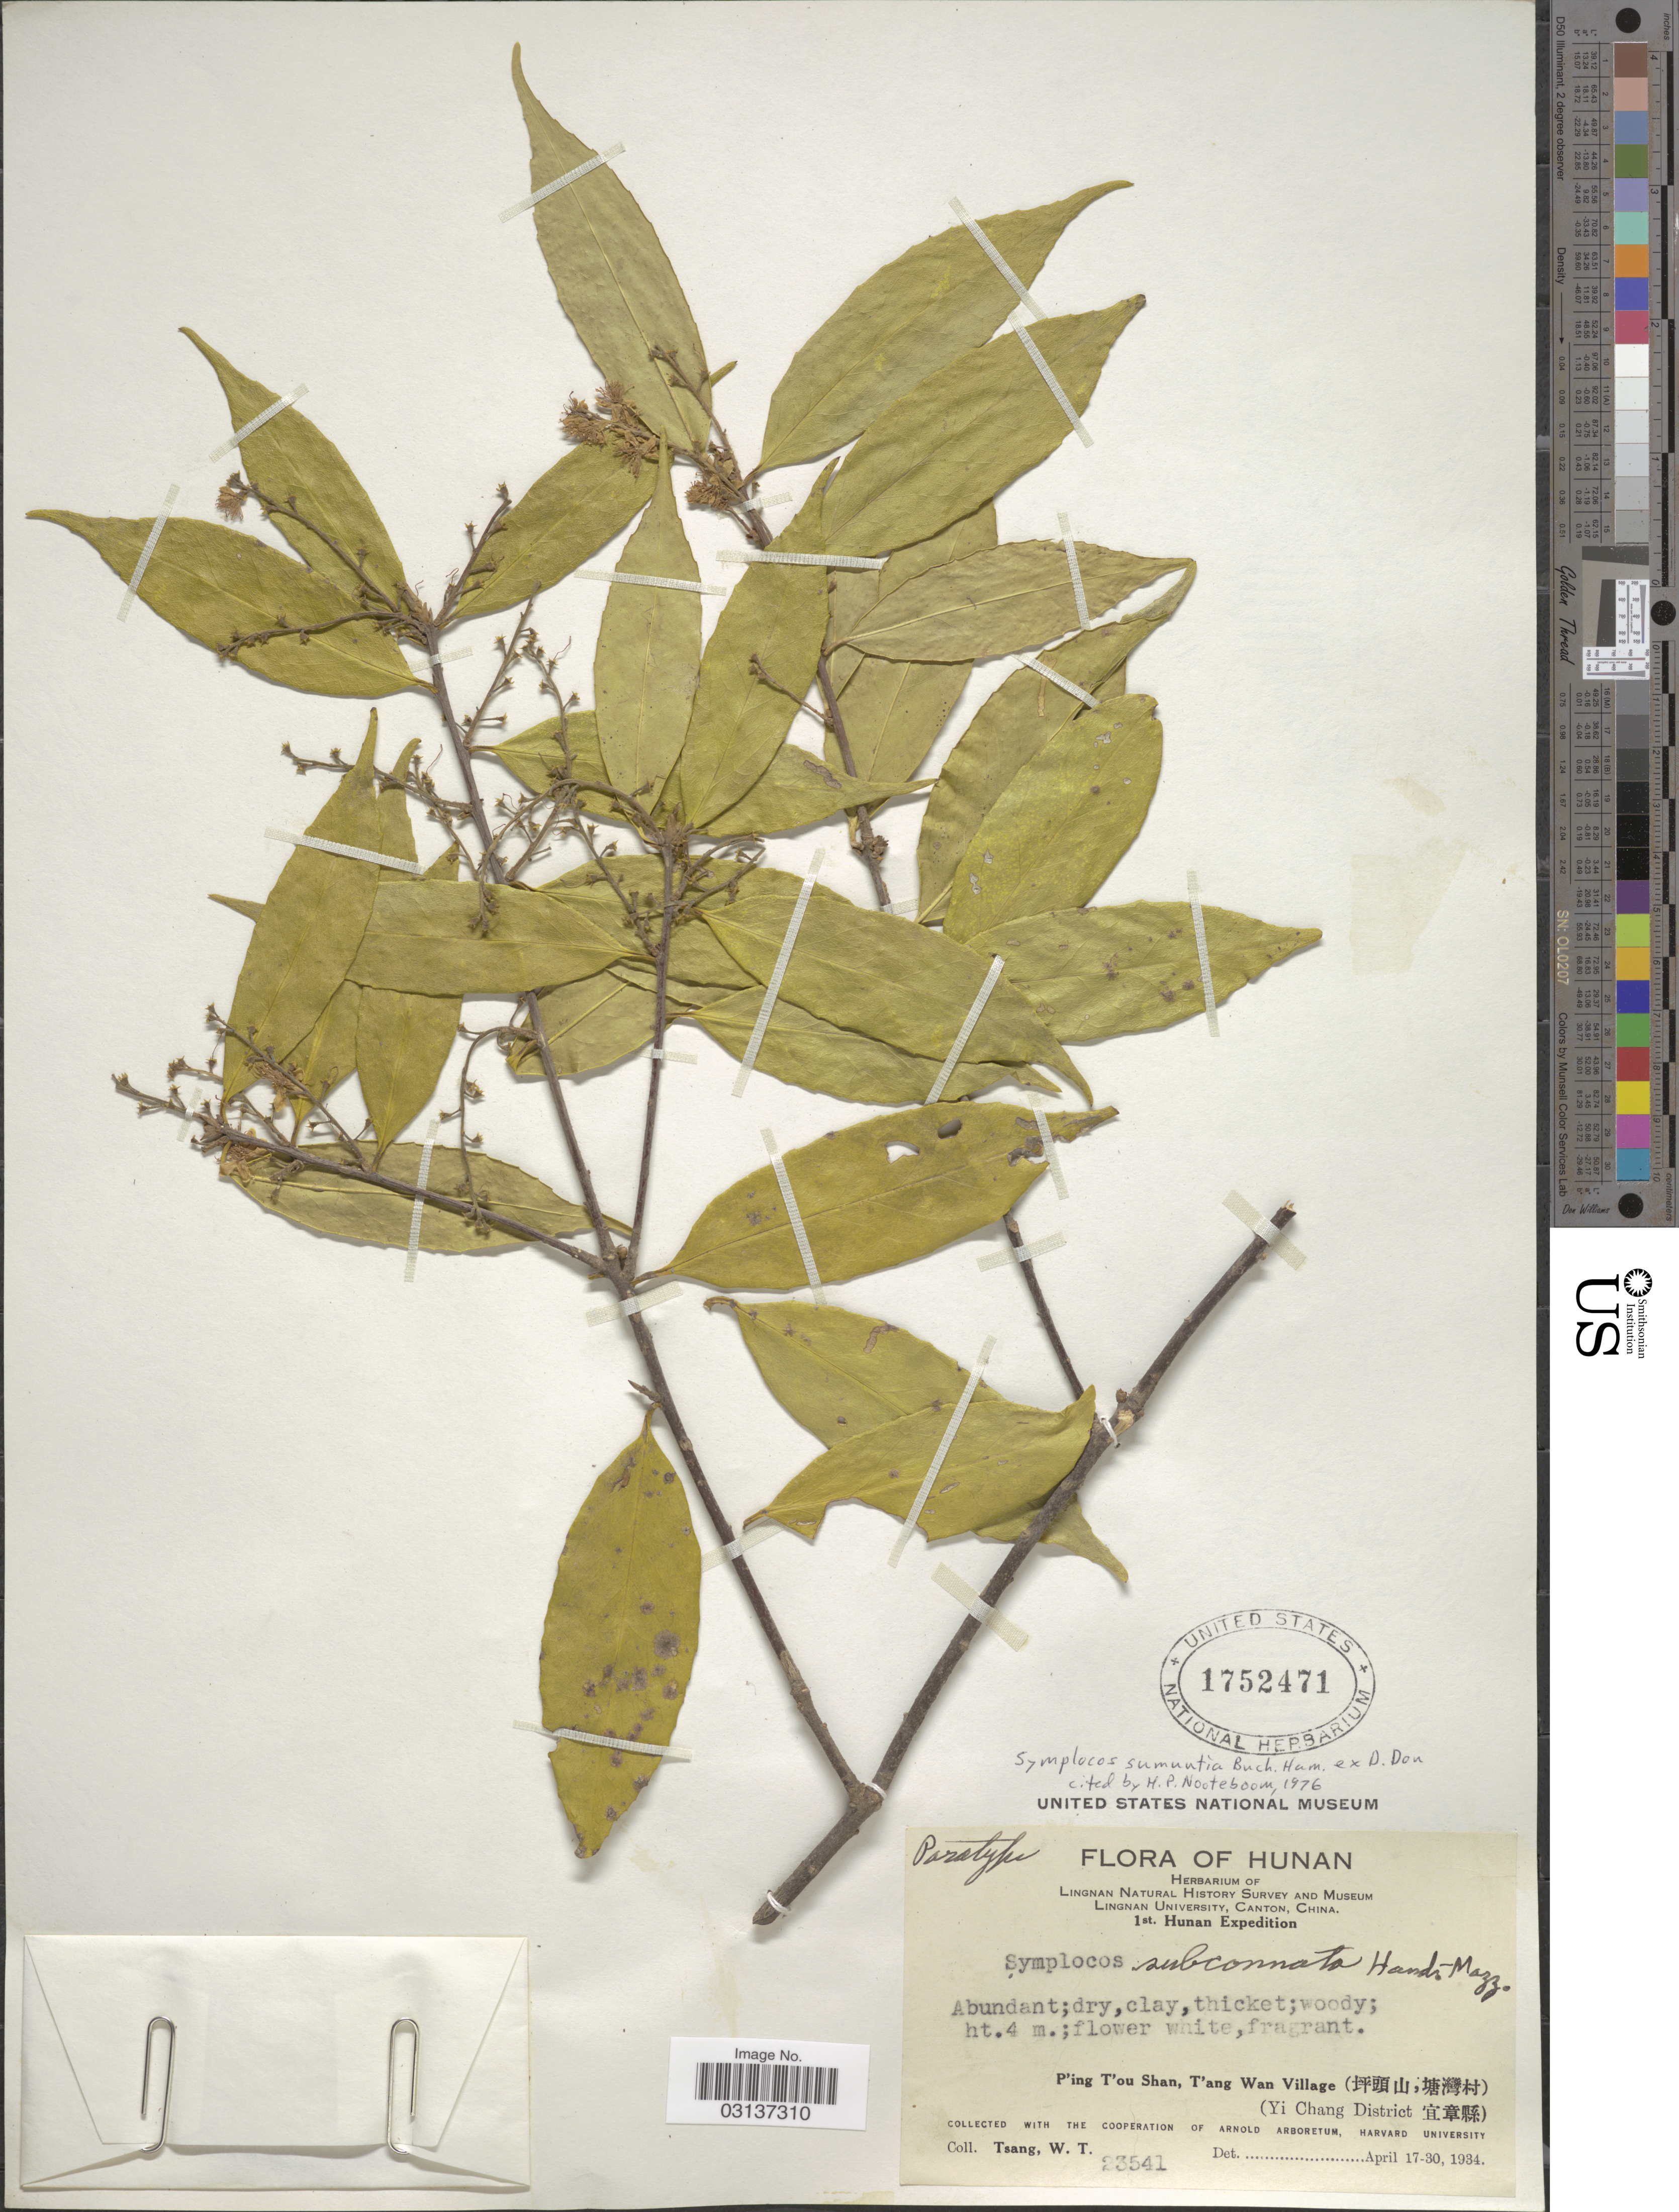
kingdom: Plantae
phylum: Tracheophyta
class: Magnoliopsida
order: Ericales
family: Symplocaceae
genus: Symplocos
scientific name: Symplocos sumuntia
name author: Buch.-Ham. ex D. Don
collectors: W. T. Tsang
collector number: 23541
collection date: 1934-04-17/1934-04-30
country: China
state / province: Hunan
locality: P'ing T'ou Shan, T'ang Wan Village (Yi Chang District).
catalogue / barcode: US 1752471